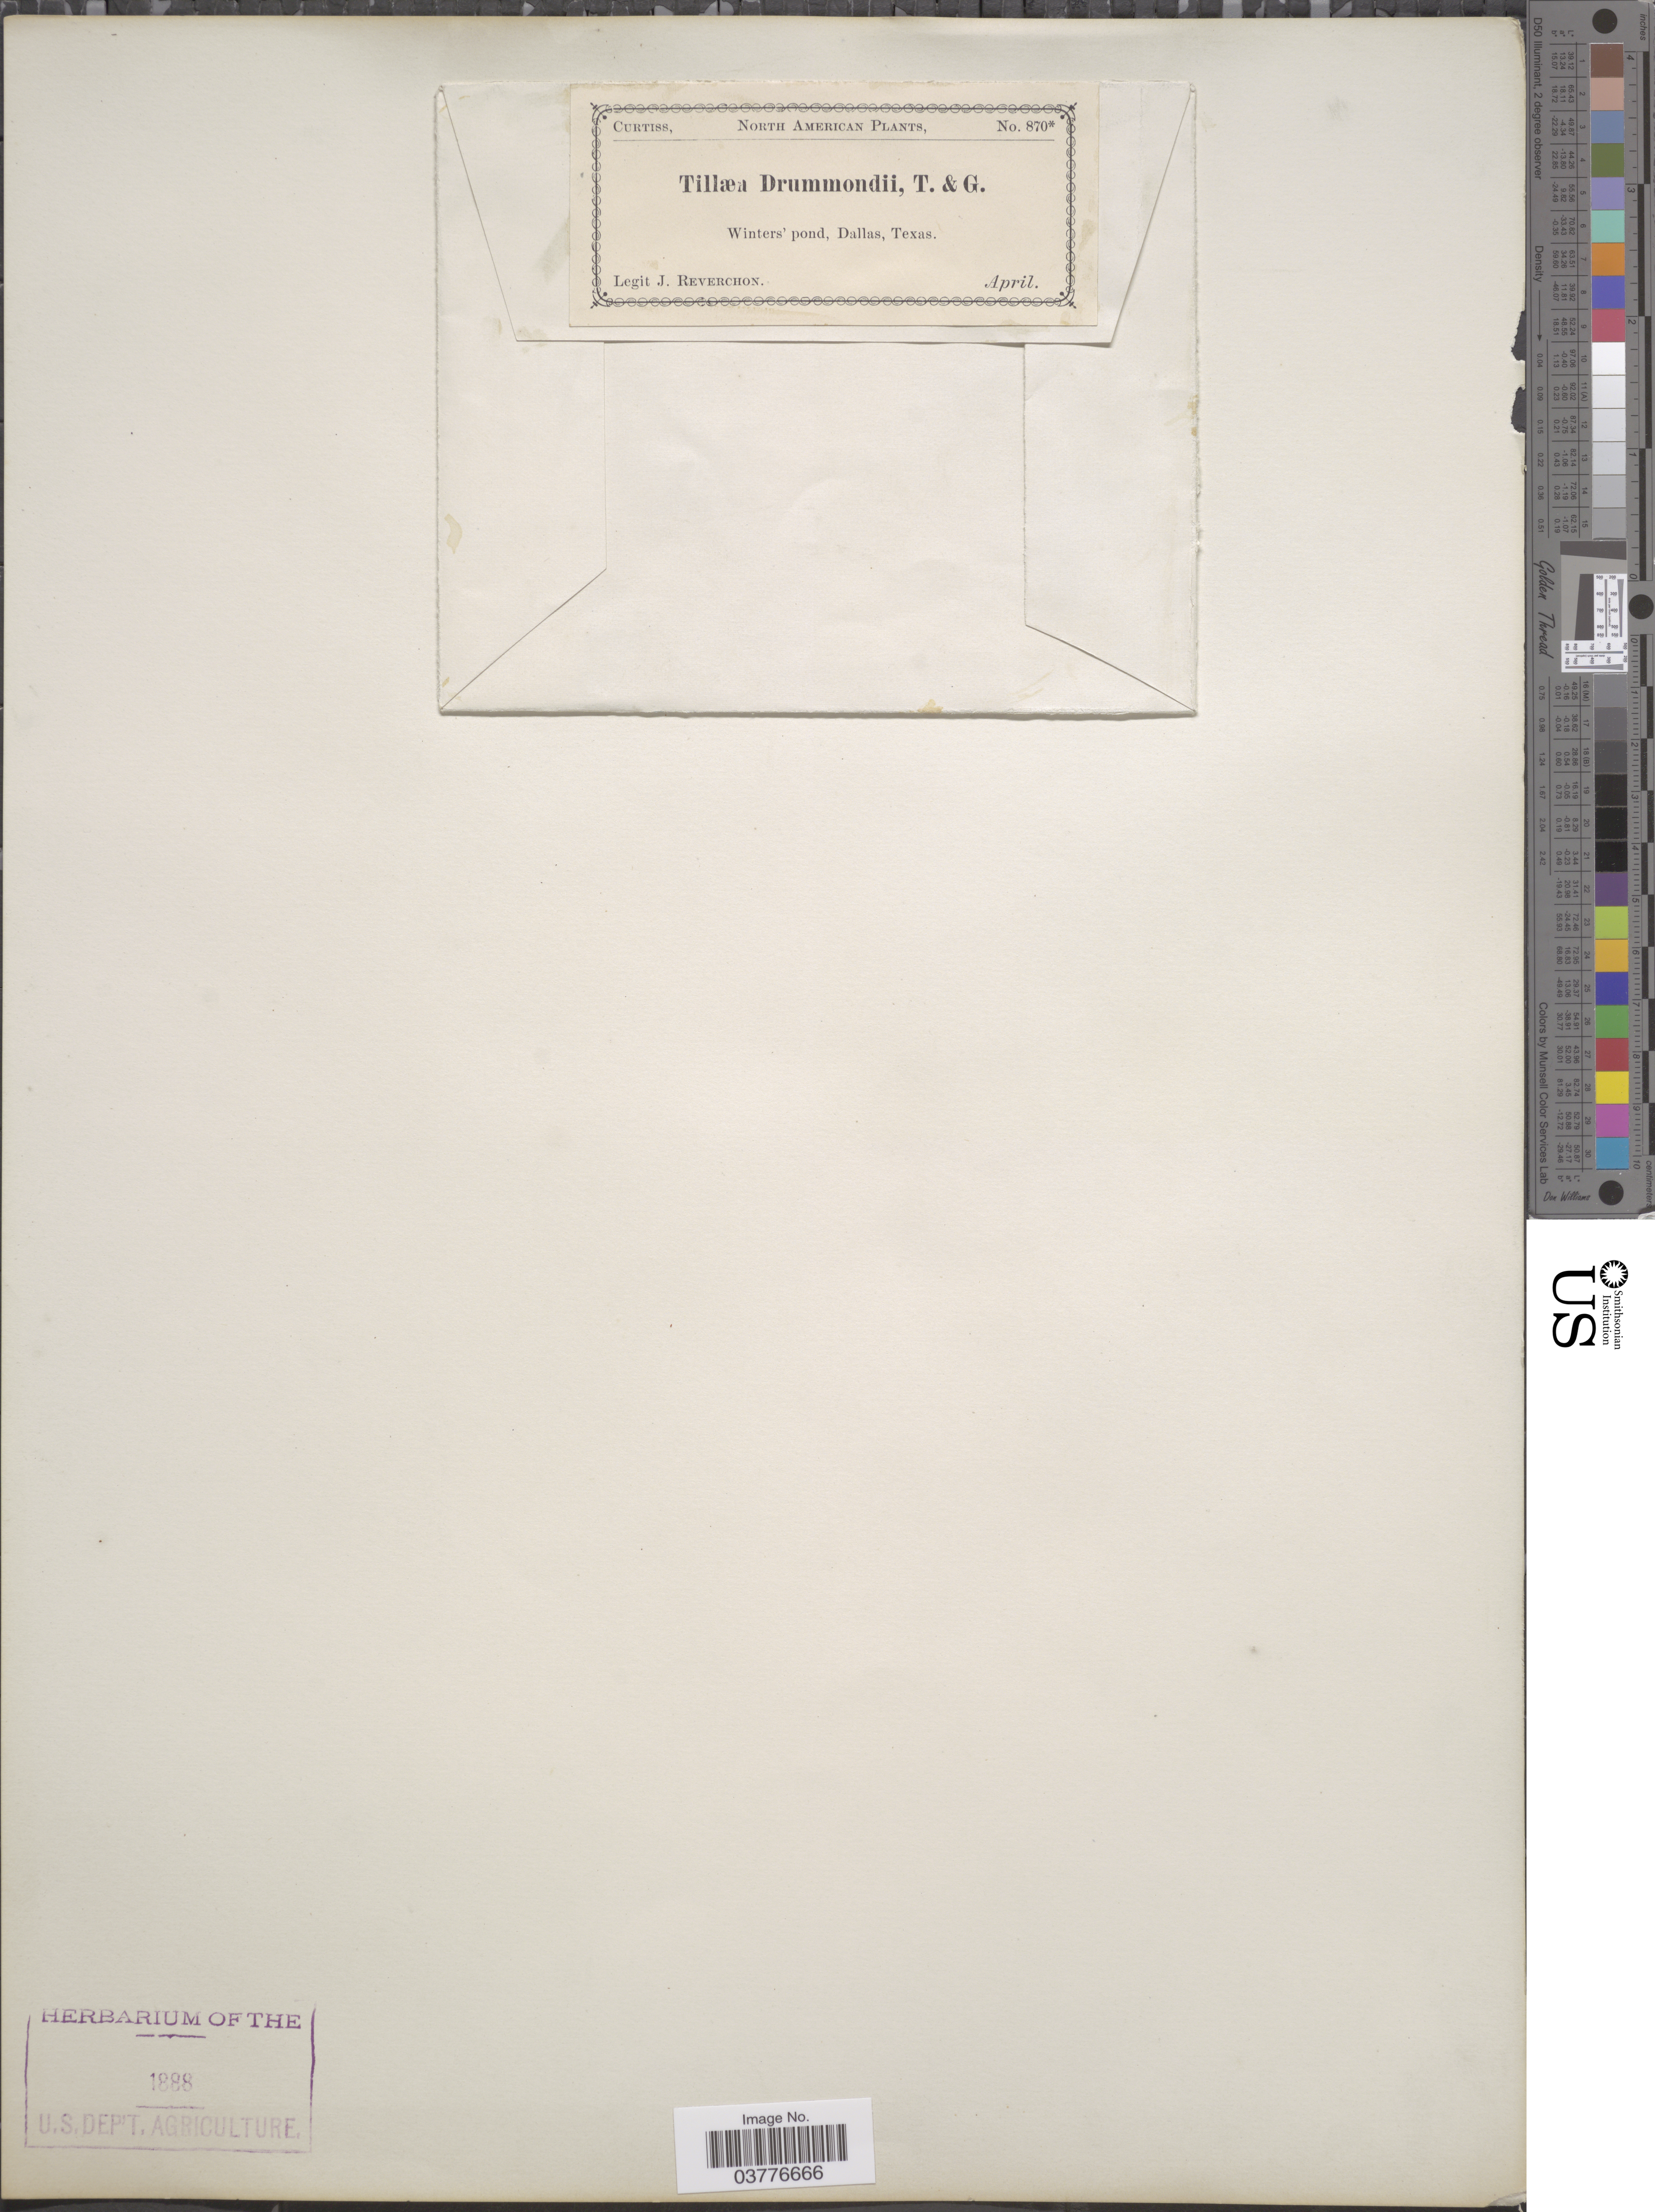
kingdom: Plantae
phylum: Tracheophyta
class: Magnoliopsida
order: Saxifragales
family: Crassulaceae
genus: Crassula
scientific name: Crassula drummondii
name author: (Torr. & A. Gray) Fedde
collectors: J. Reverchon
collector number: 870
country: United States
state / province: Texas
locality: Winters' pond, Dallas.